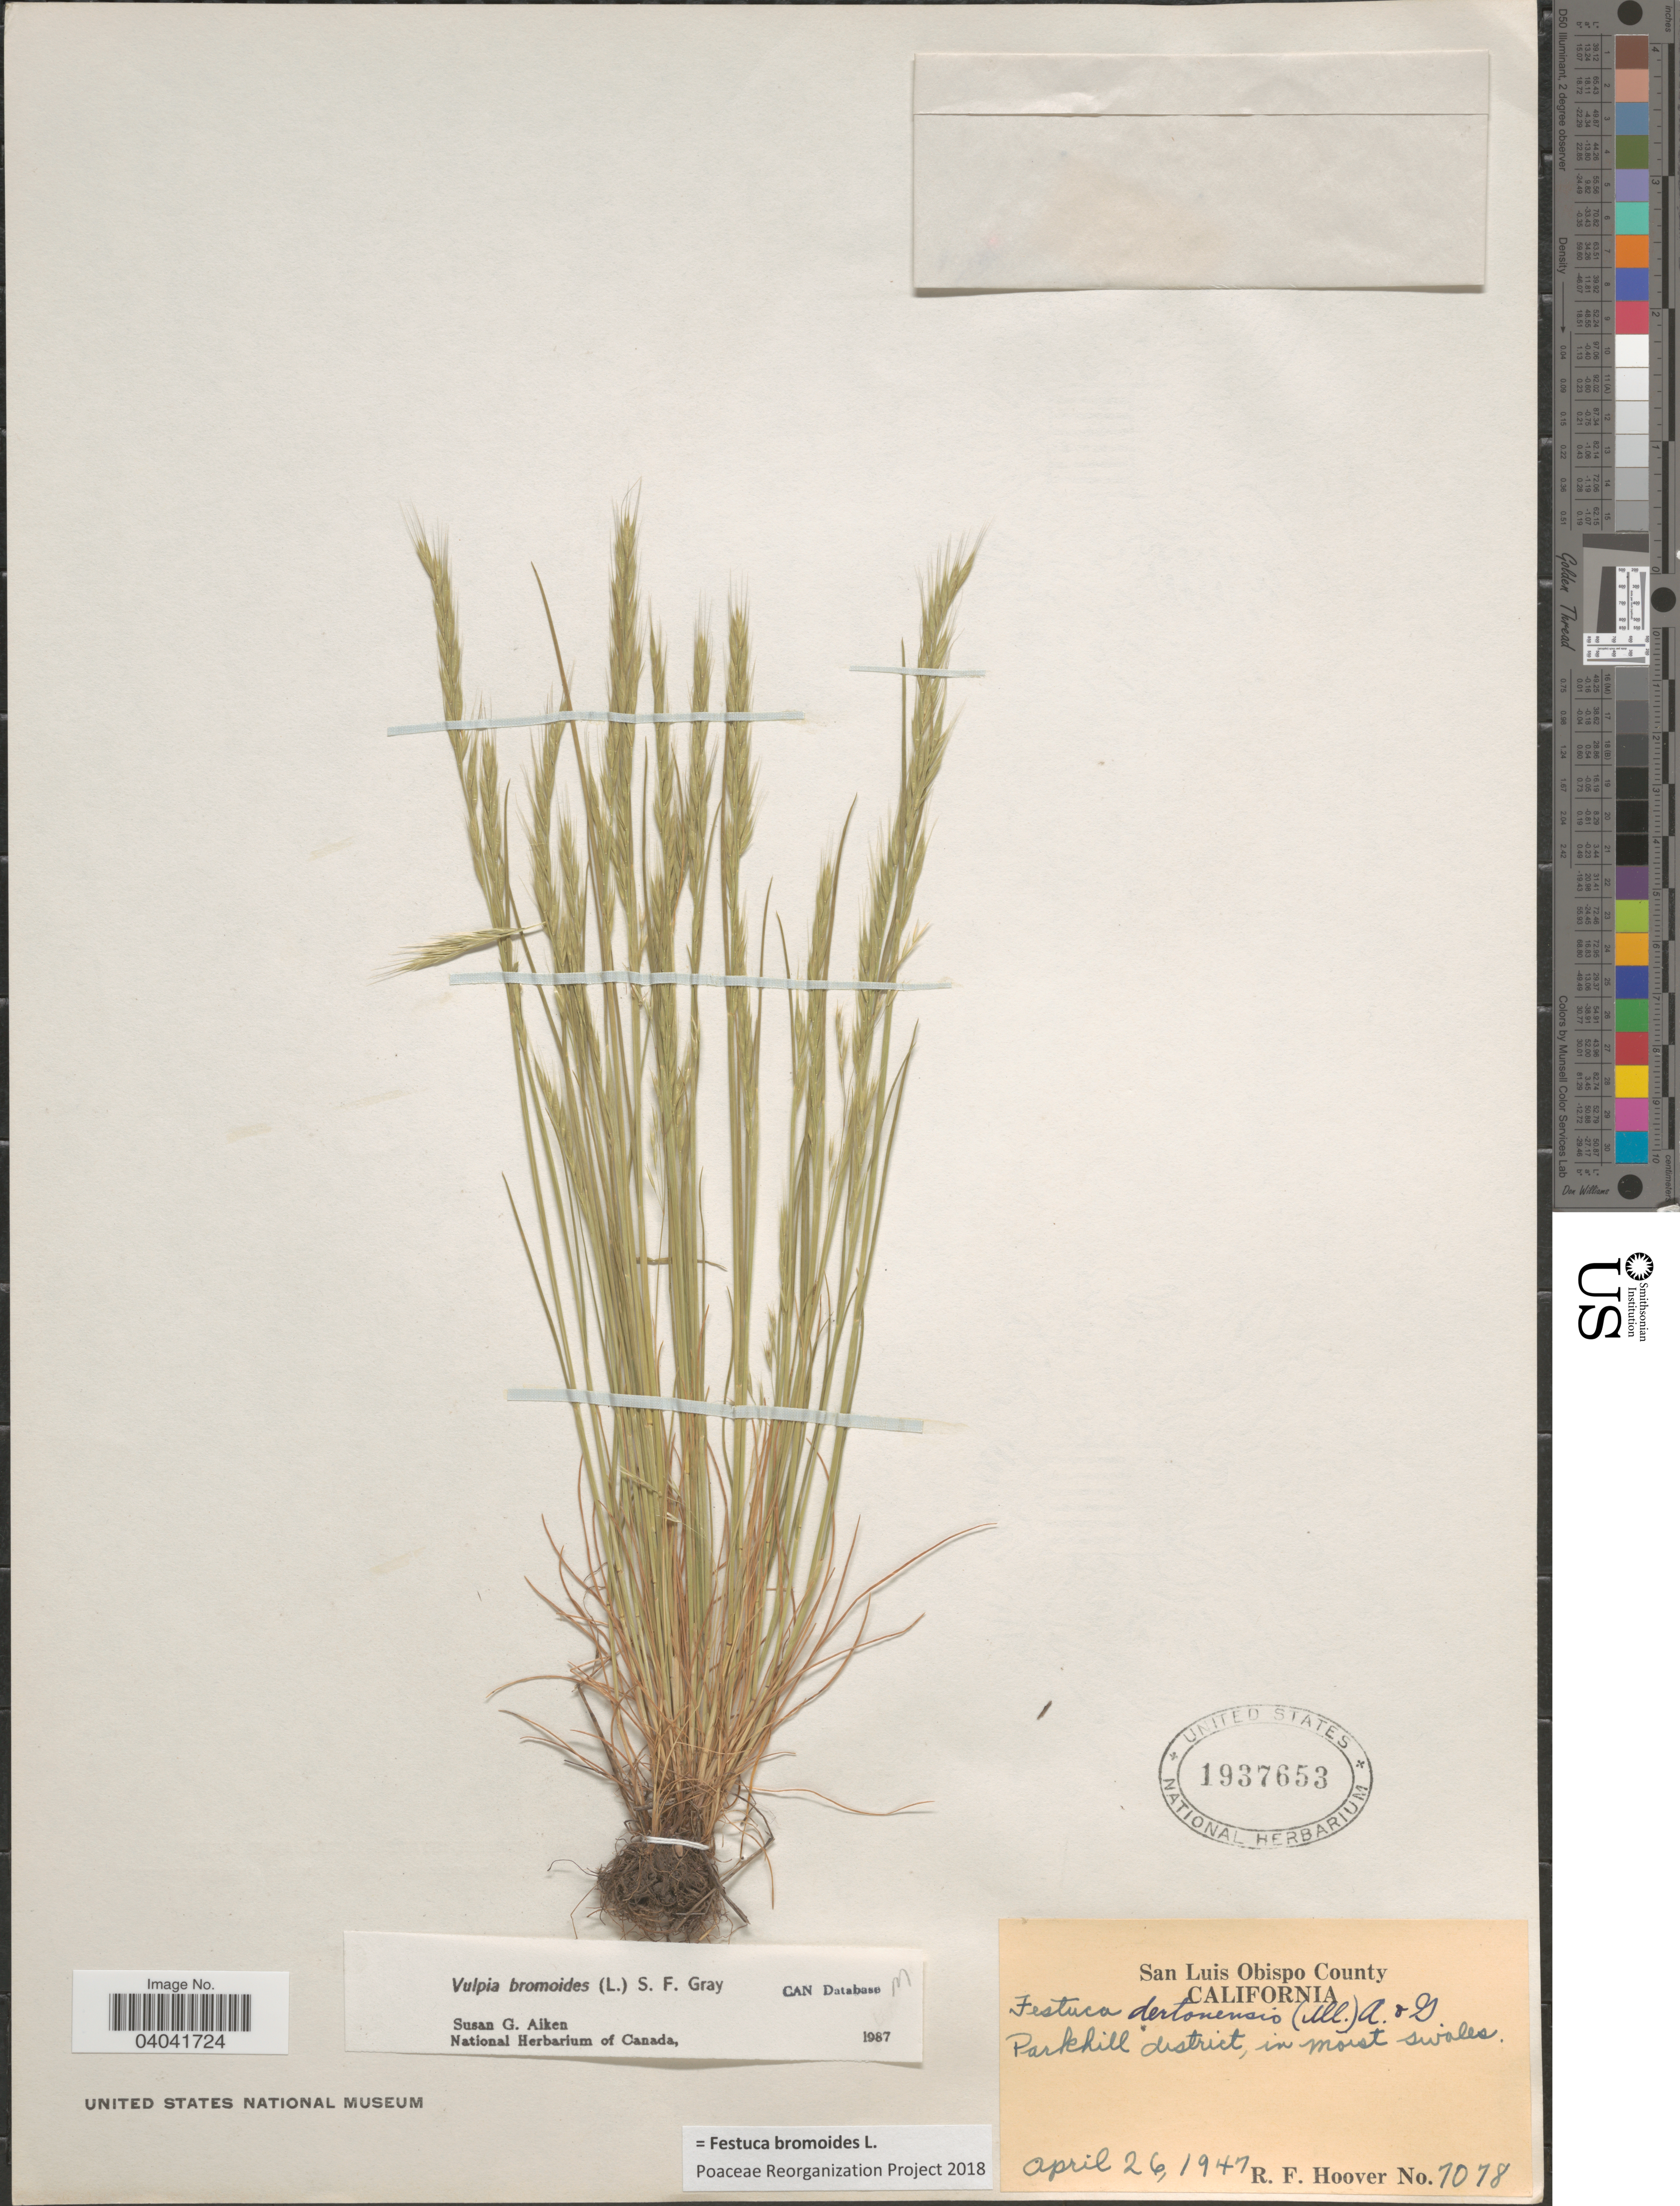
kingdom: Plantae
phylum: Tracheophyta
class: Liliopsida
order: Poales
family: Poaceae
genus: Festuca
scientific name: Festuca bromoides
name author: L.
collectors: R. F. Hoover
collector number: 7078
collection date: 1947-04-26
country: United States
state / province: California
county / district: San Luis Obispo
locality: San Luis Obispo County. Parkhill district, in moist swales.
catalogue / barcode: US 1937653